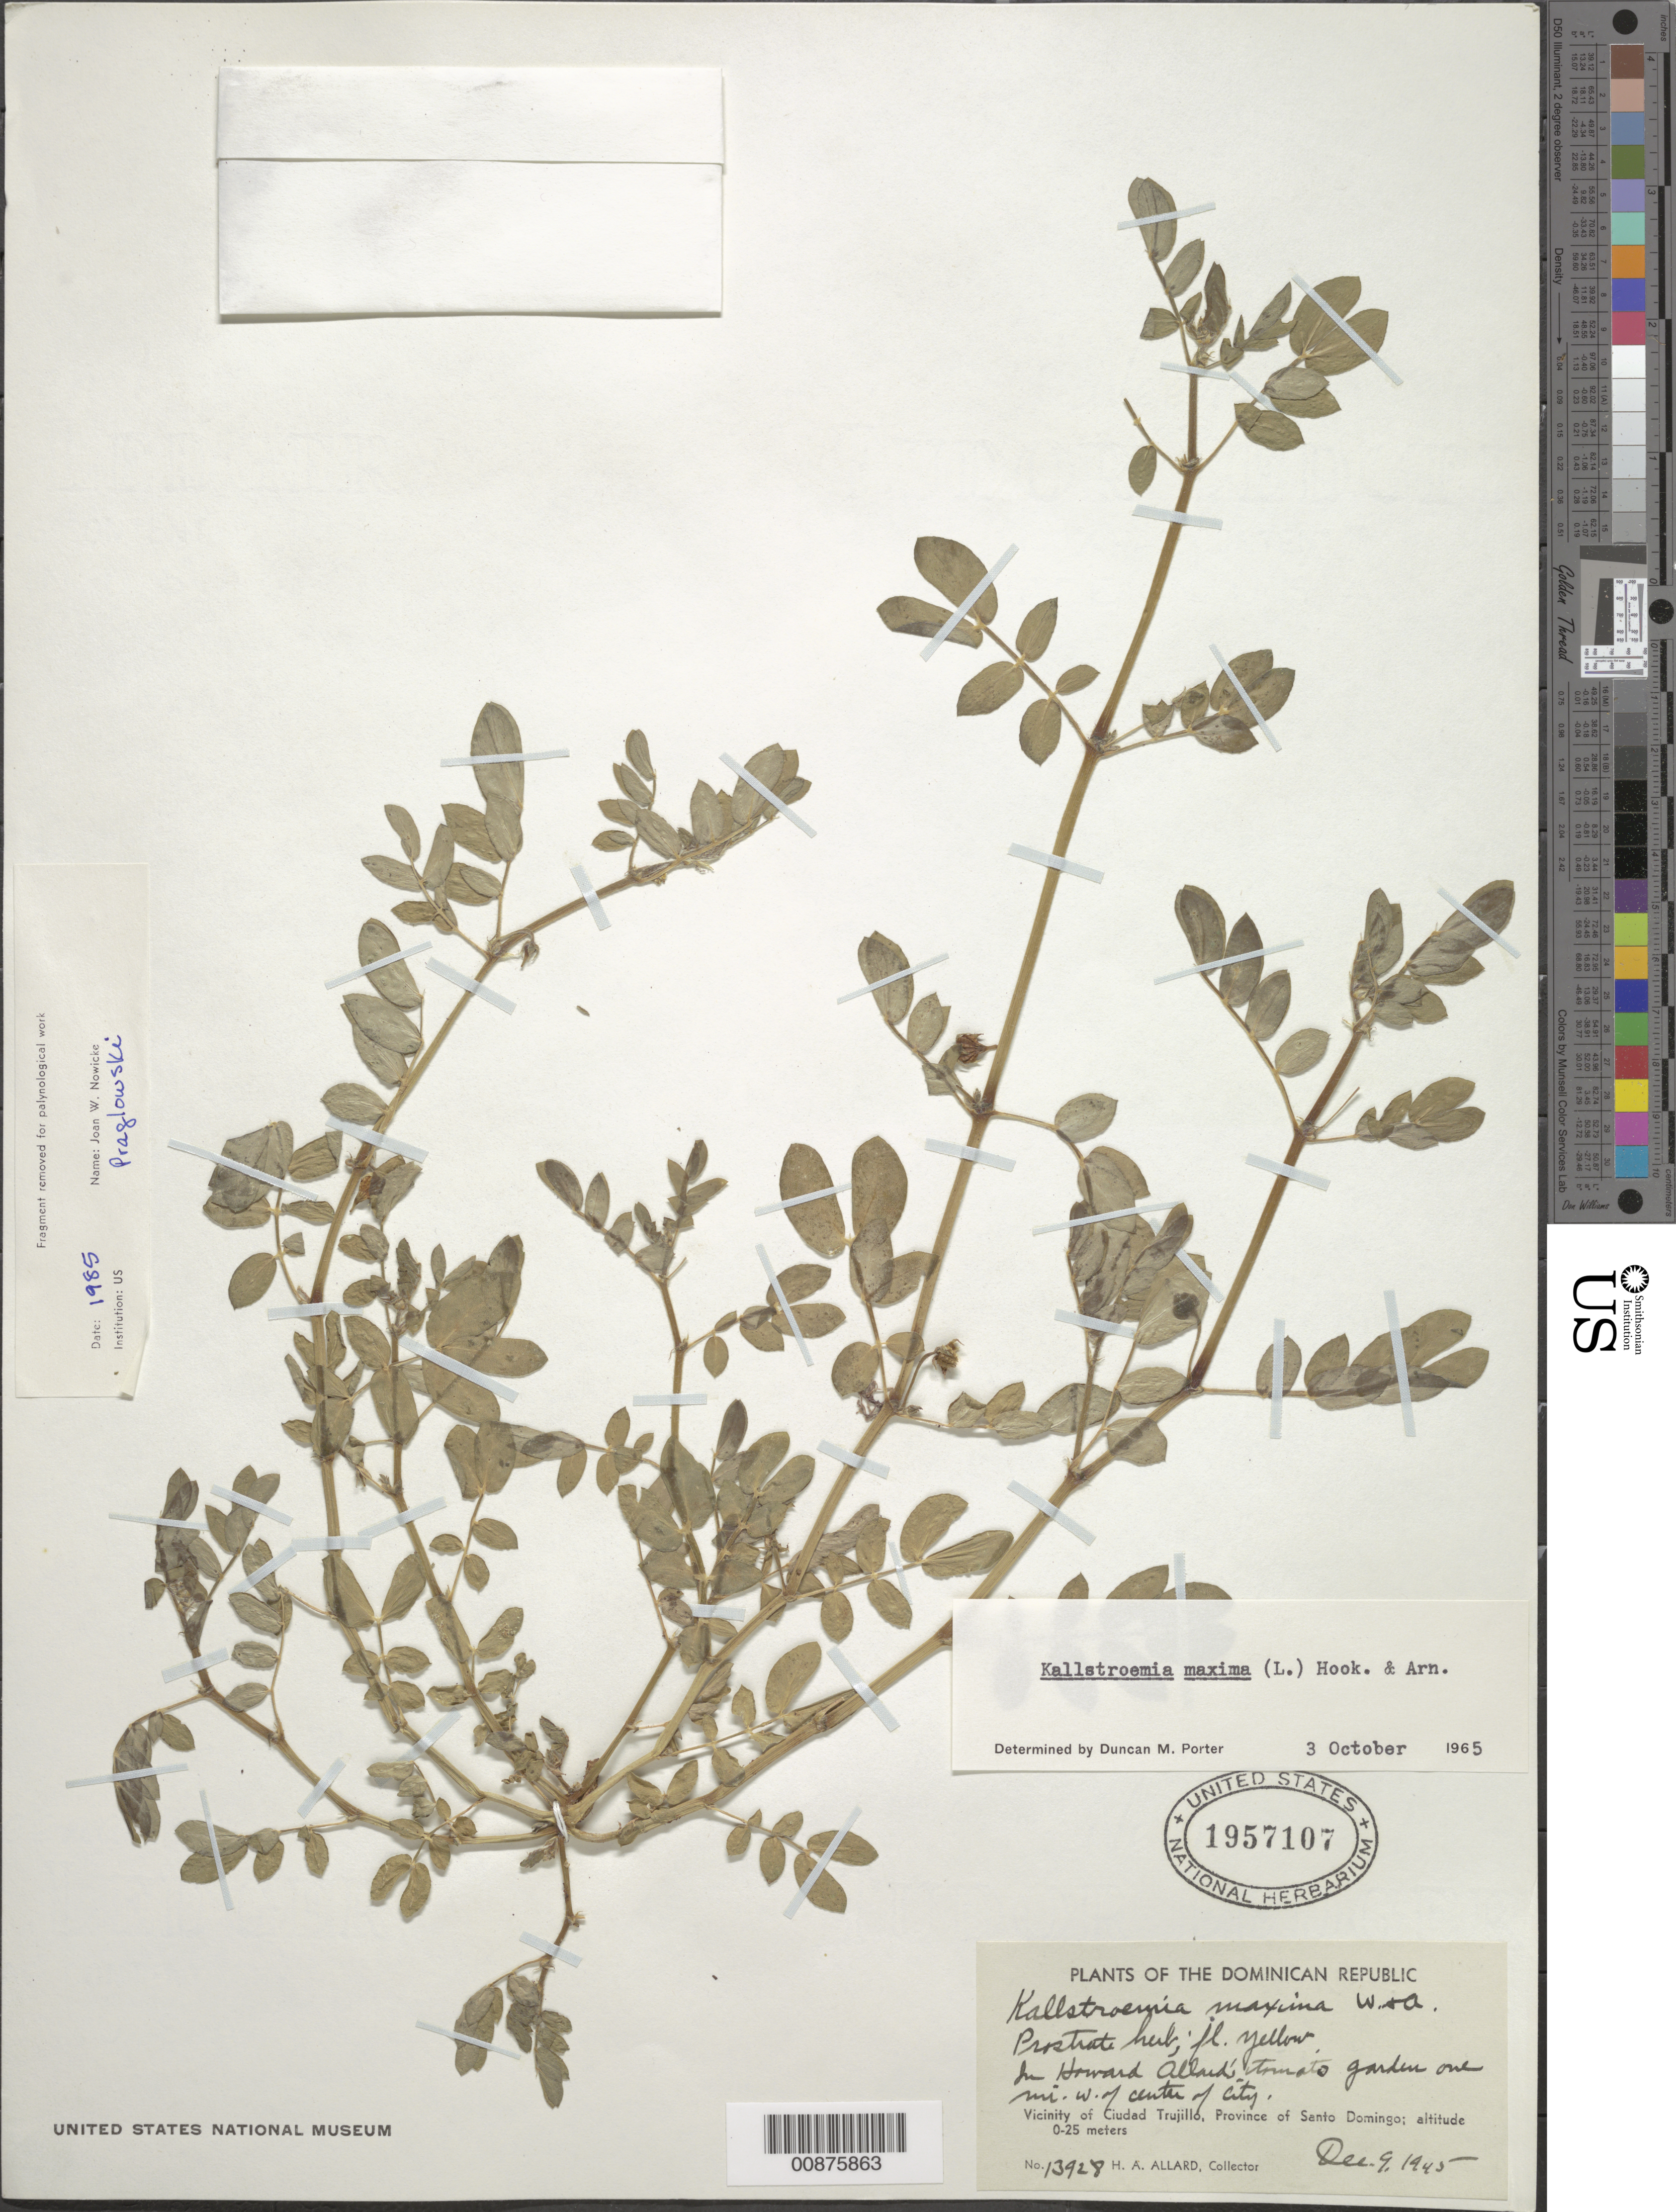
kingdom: Plantae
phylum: Tracheophyta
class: Magnoliopsida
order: Zygophyllales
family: Zygophyllaceae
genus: Kallstroemia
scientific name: Kallstroemia maxima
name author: (L.) Hook. & Arn.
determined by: Porter, D. M.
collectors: H. A. Allard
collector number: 13928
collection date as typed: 09 Dec 1945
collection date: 1945-12-09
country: Dominican Republic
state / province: Distrito Nacional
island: Hispaniola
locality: Vicinity of Santo Domingo City, Howard Allard's home, 1 mile W of center of city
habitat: In tomato garden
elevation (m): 0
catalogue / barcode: US 1957107